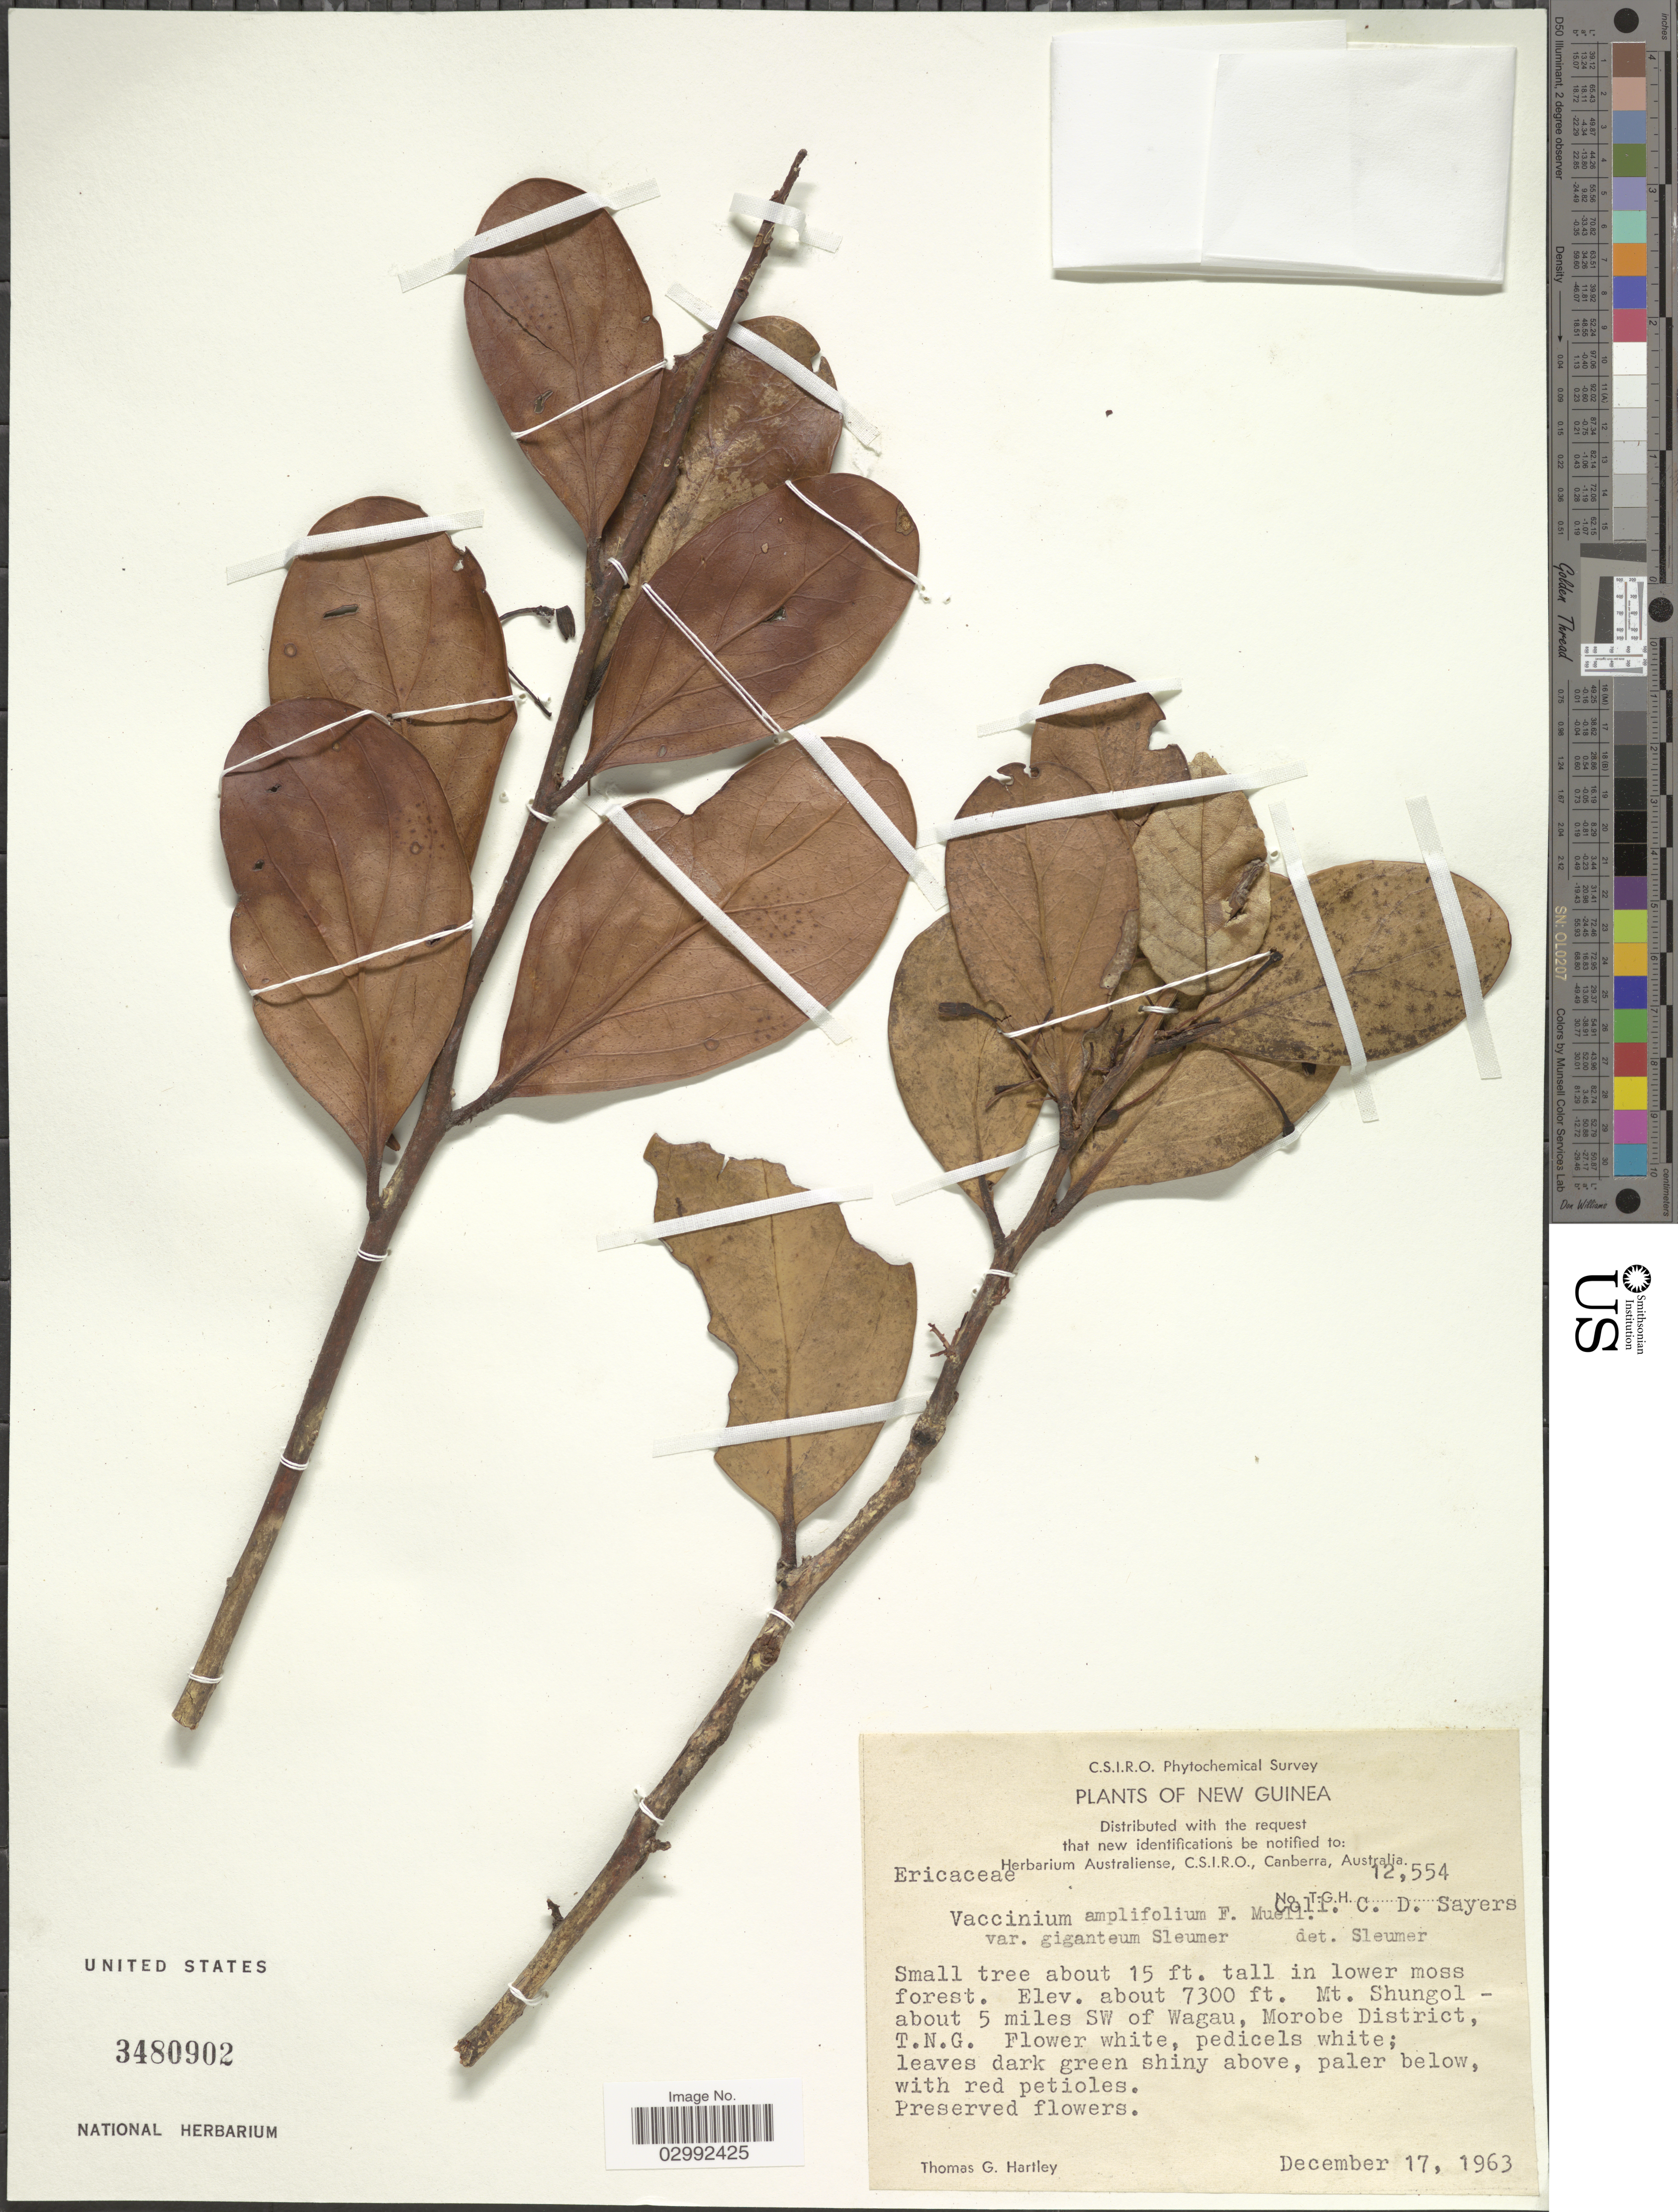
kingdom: Plantae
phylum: Tracheophyta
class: Magnoliopsida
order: Ericales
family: Ericaceae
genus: Vaccinium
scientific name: Vaccinium amplifolium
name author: F. Muell.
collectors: T. G. Hartley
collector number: T.G.H. 12554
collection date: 1963-12-17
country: Papua New Guinea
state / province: Morobe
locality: New Guinea, Mt. Shungol, about 5 miles SW of Wagau, Morobe District, T.N.G.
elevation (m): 2225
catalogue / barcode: US 3480902